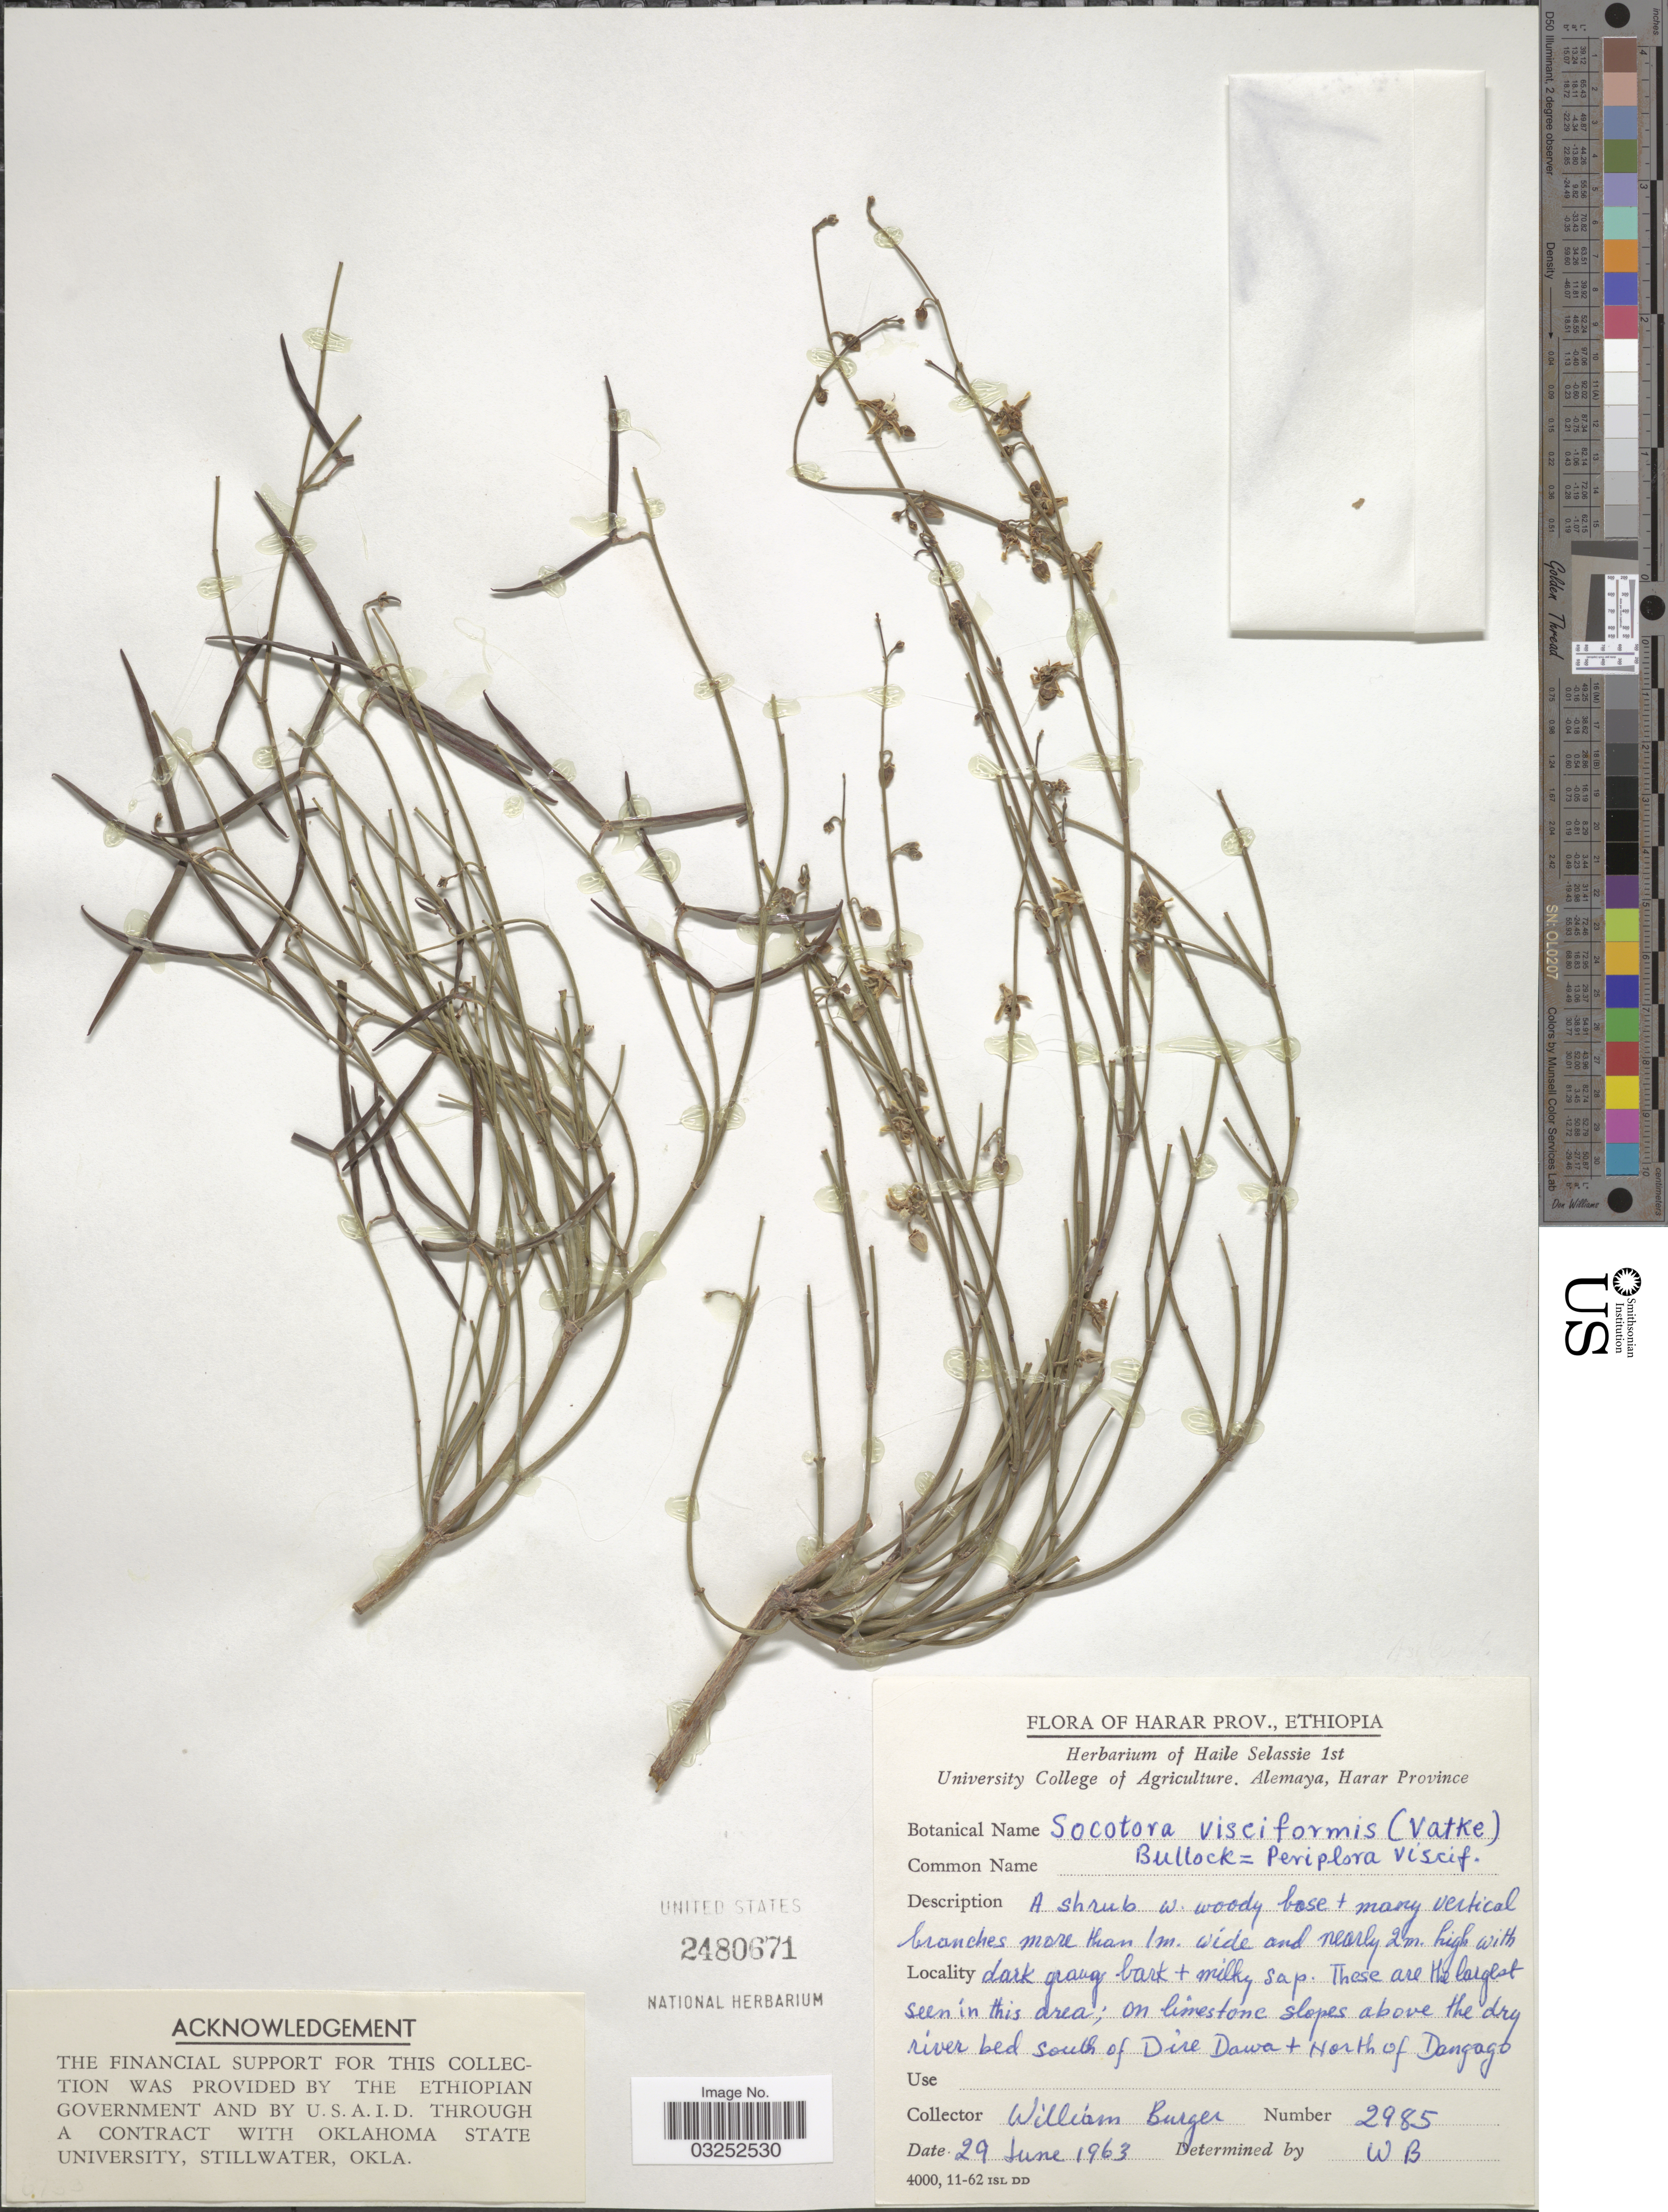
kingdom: Plantae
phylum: Tracheophyta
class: Magnoliopsida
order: Gentianales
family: Apocynaceae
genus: Periploca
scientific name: Periploca visciformis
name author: (Vatke) K. Schum.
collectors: W. Burger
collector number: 2985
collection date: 1963-06-29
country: Ethiopia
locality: Harar Prov. On limestone slopes above the dry river bed south of Dire Dawa + North of Dangago.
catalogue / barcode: US 2480671